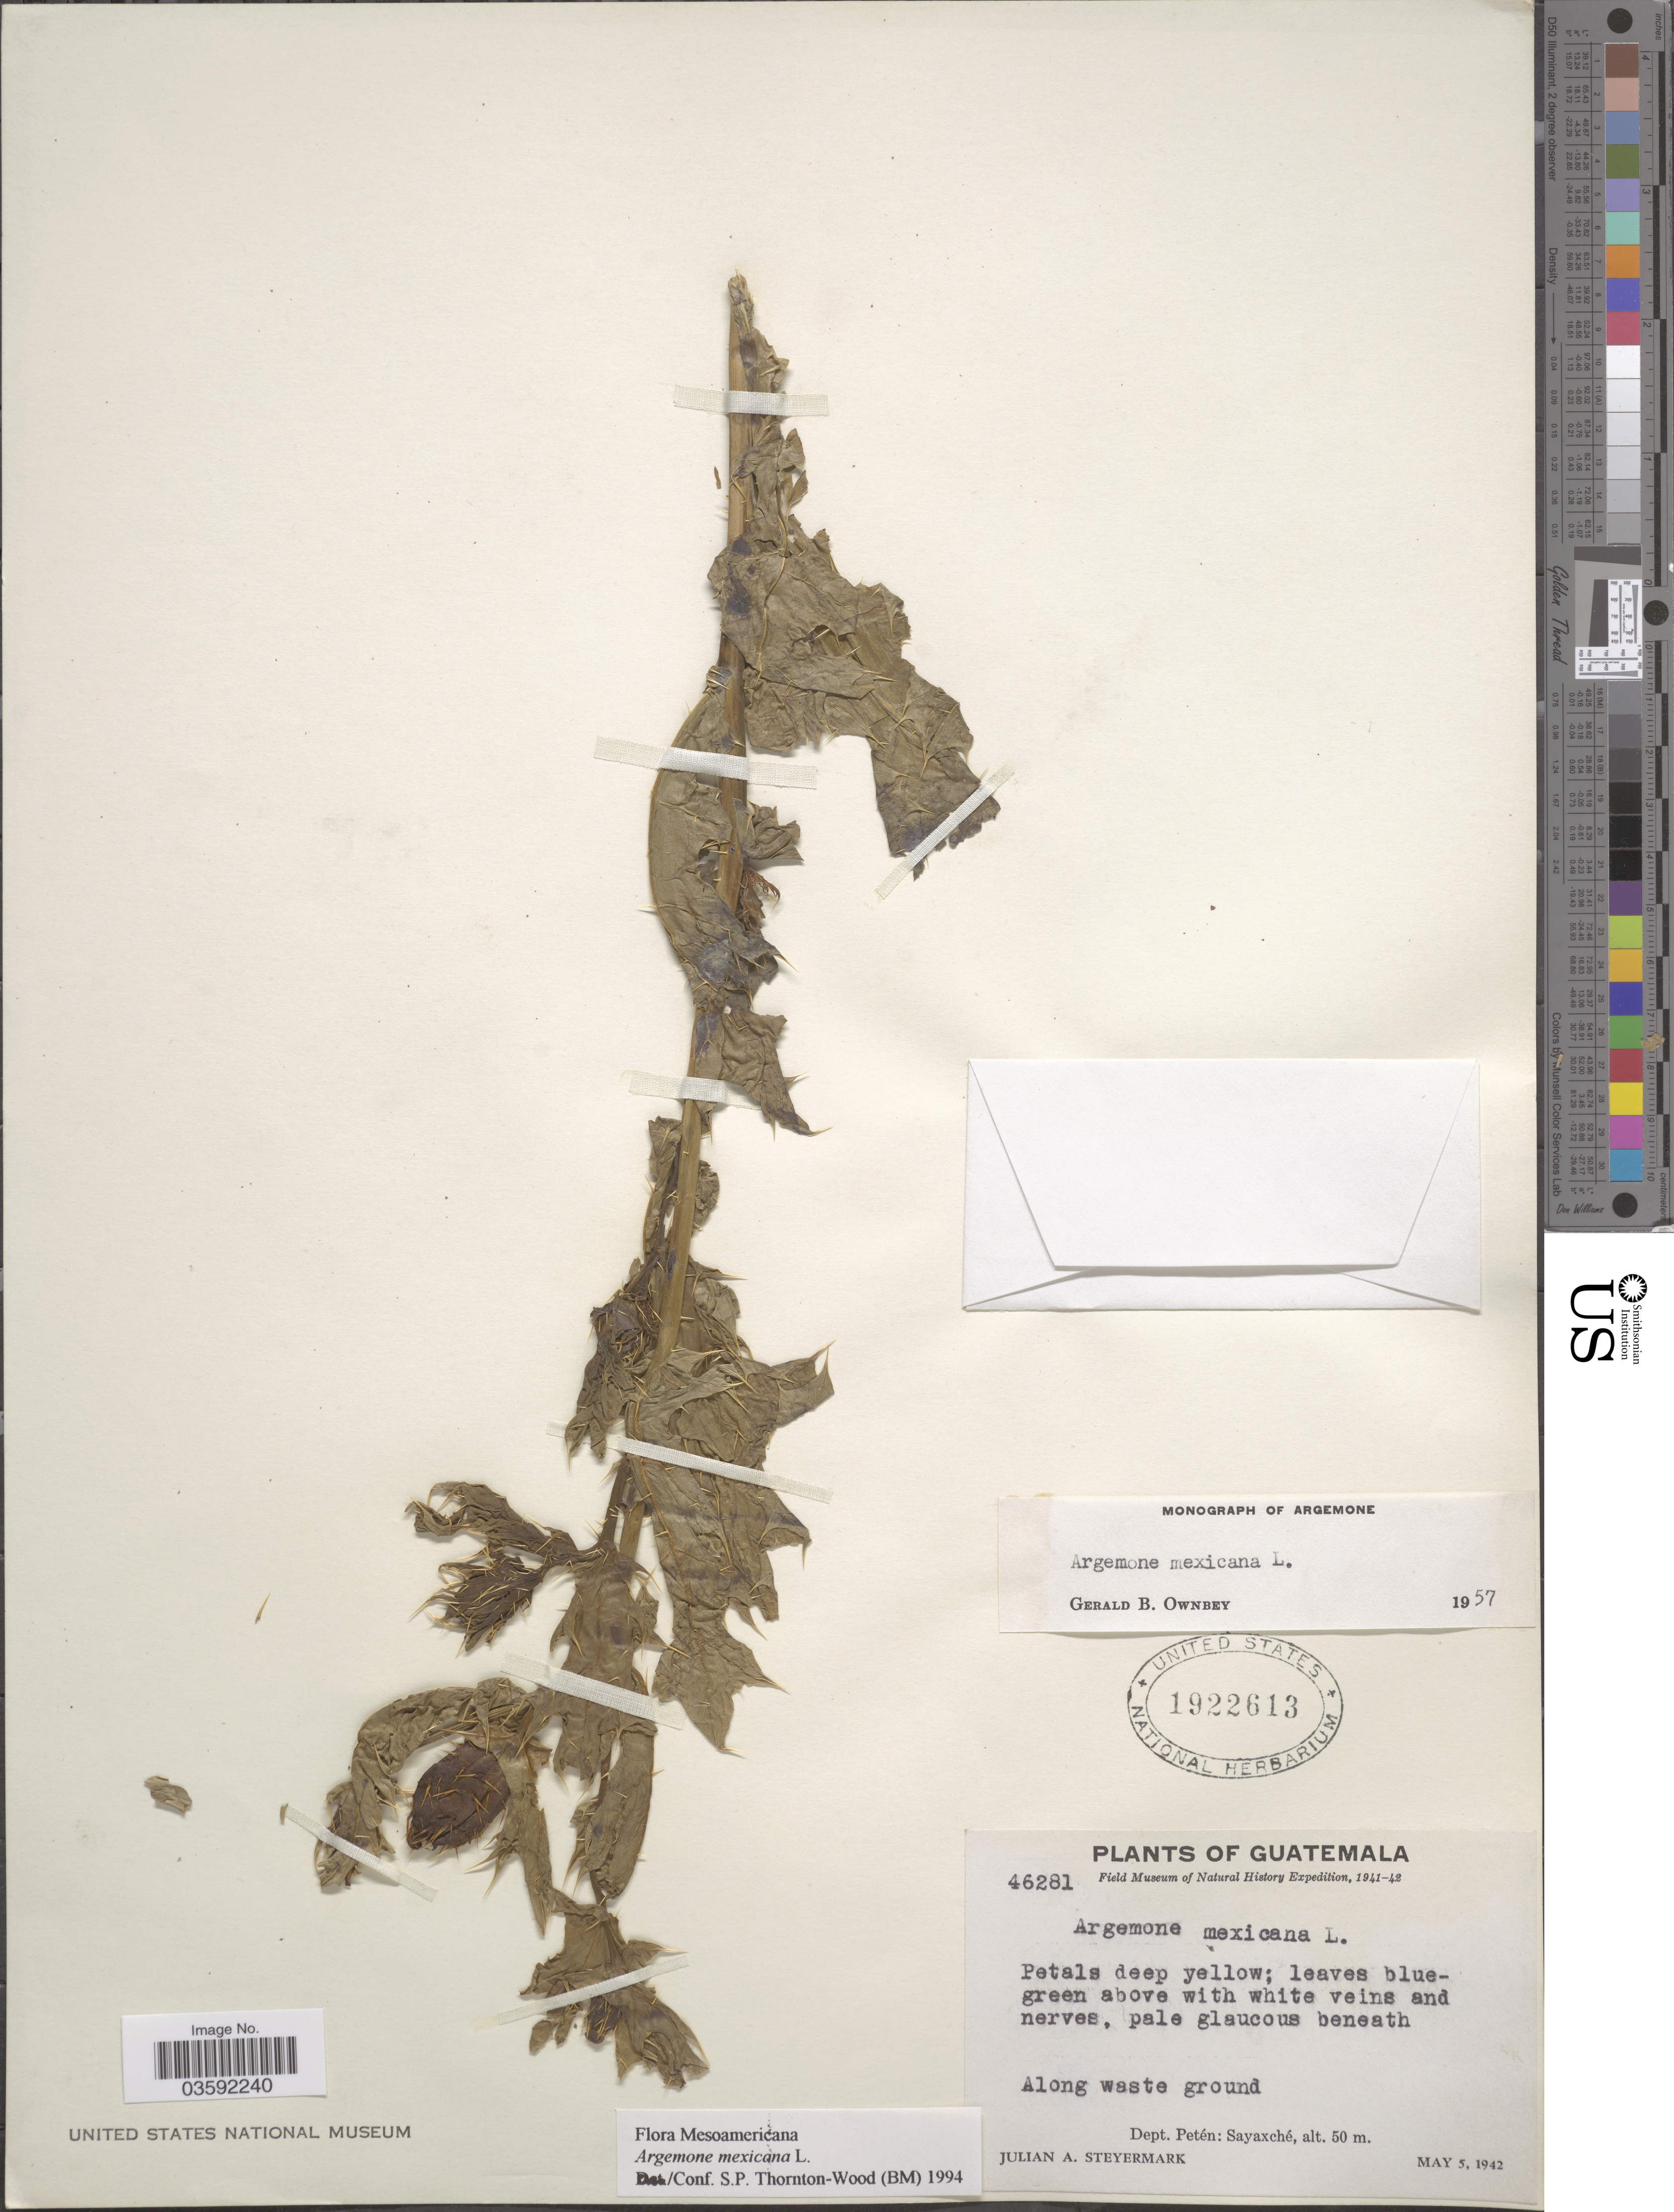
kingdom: Plantae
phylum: Tracheophyta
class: Magnoliopsida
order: Ranunculales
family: Papaveraceae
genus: Argemone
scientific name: Argemone mexicana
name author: L.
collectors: J. Steyermark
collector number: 46281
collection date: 1942-05-05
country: Guatemala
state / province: El Peten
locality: Along waste ground. Dept. Petén: Sayaxché.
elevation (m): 50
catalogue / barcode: US 1922613